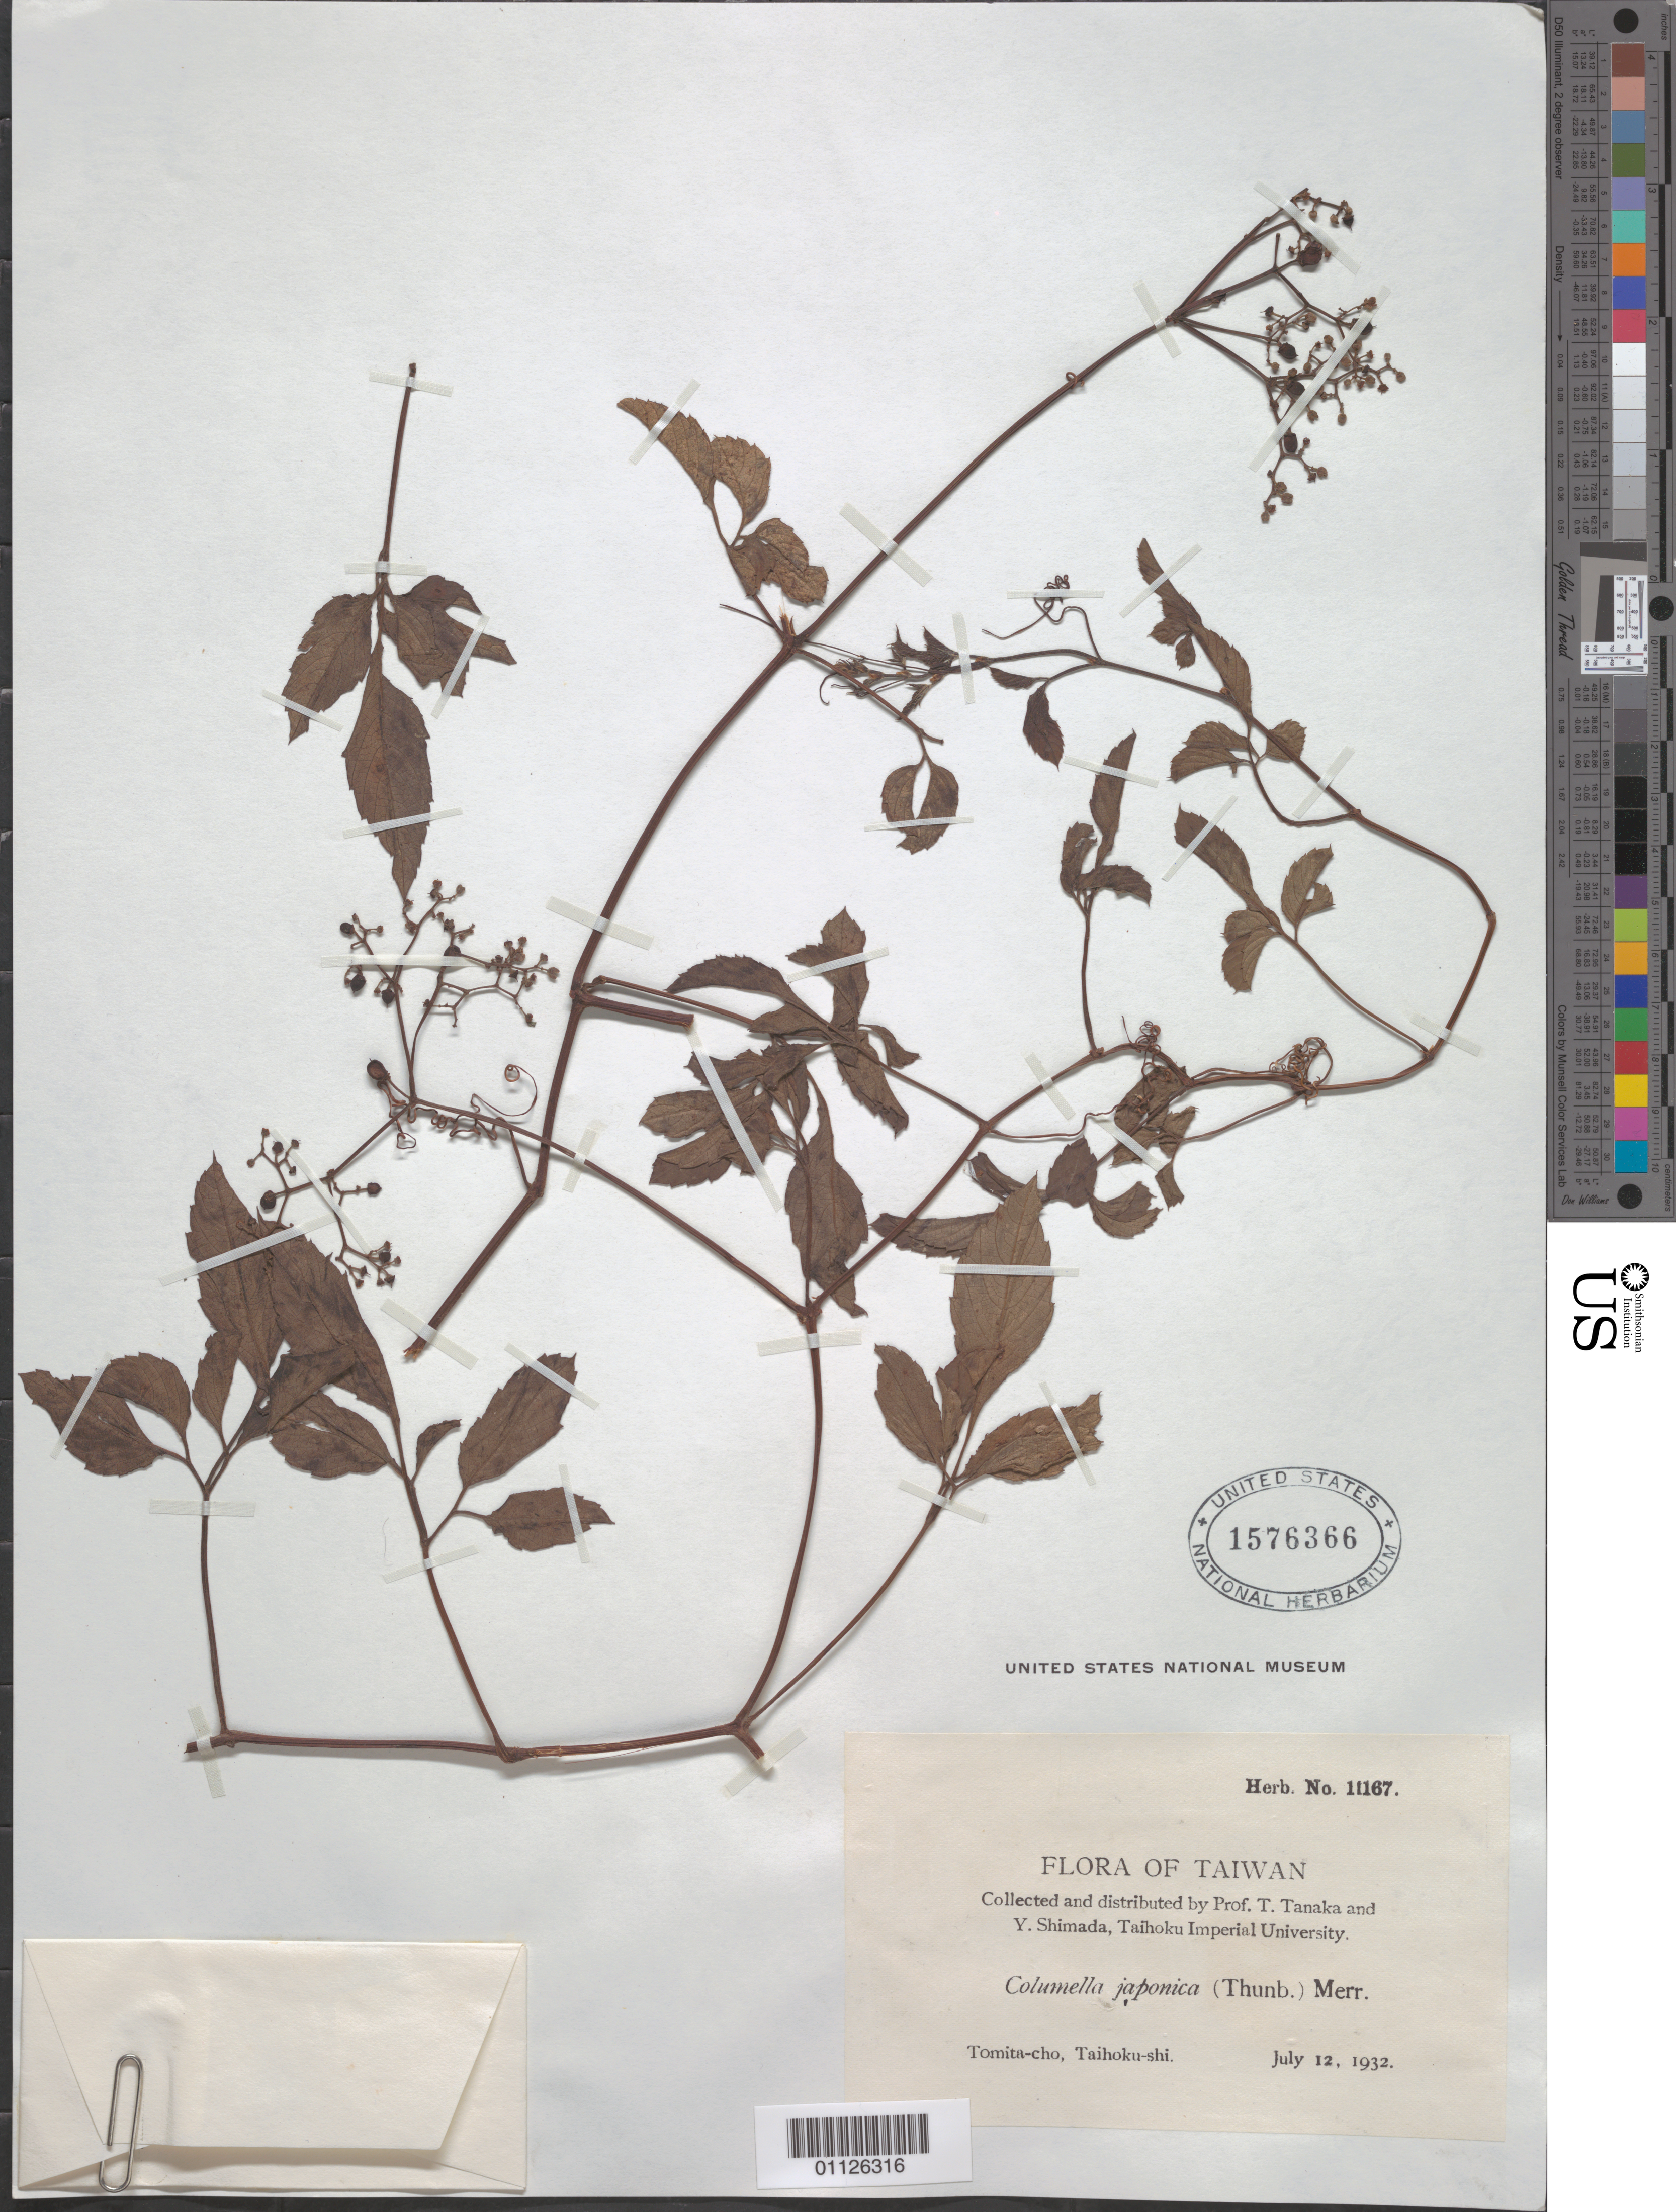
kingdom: Plantae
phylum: Tracheophyta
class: Magnoliopsida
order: Vitales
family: Vitaceae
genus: Causonis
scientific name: Causonis japonica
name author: (Thunb.) Raf.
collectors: T. Tanaka & Y. Shimada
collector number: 11167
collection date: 1932-07-12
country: Taiwan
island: Taiwan [Formosa]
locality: Tomita-cho, Taihoku-shi.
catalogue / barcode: US 1576366